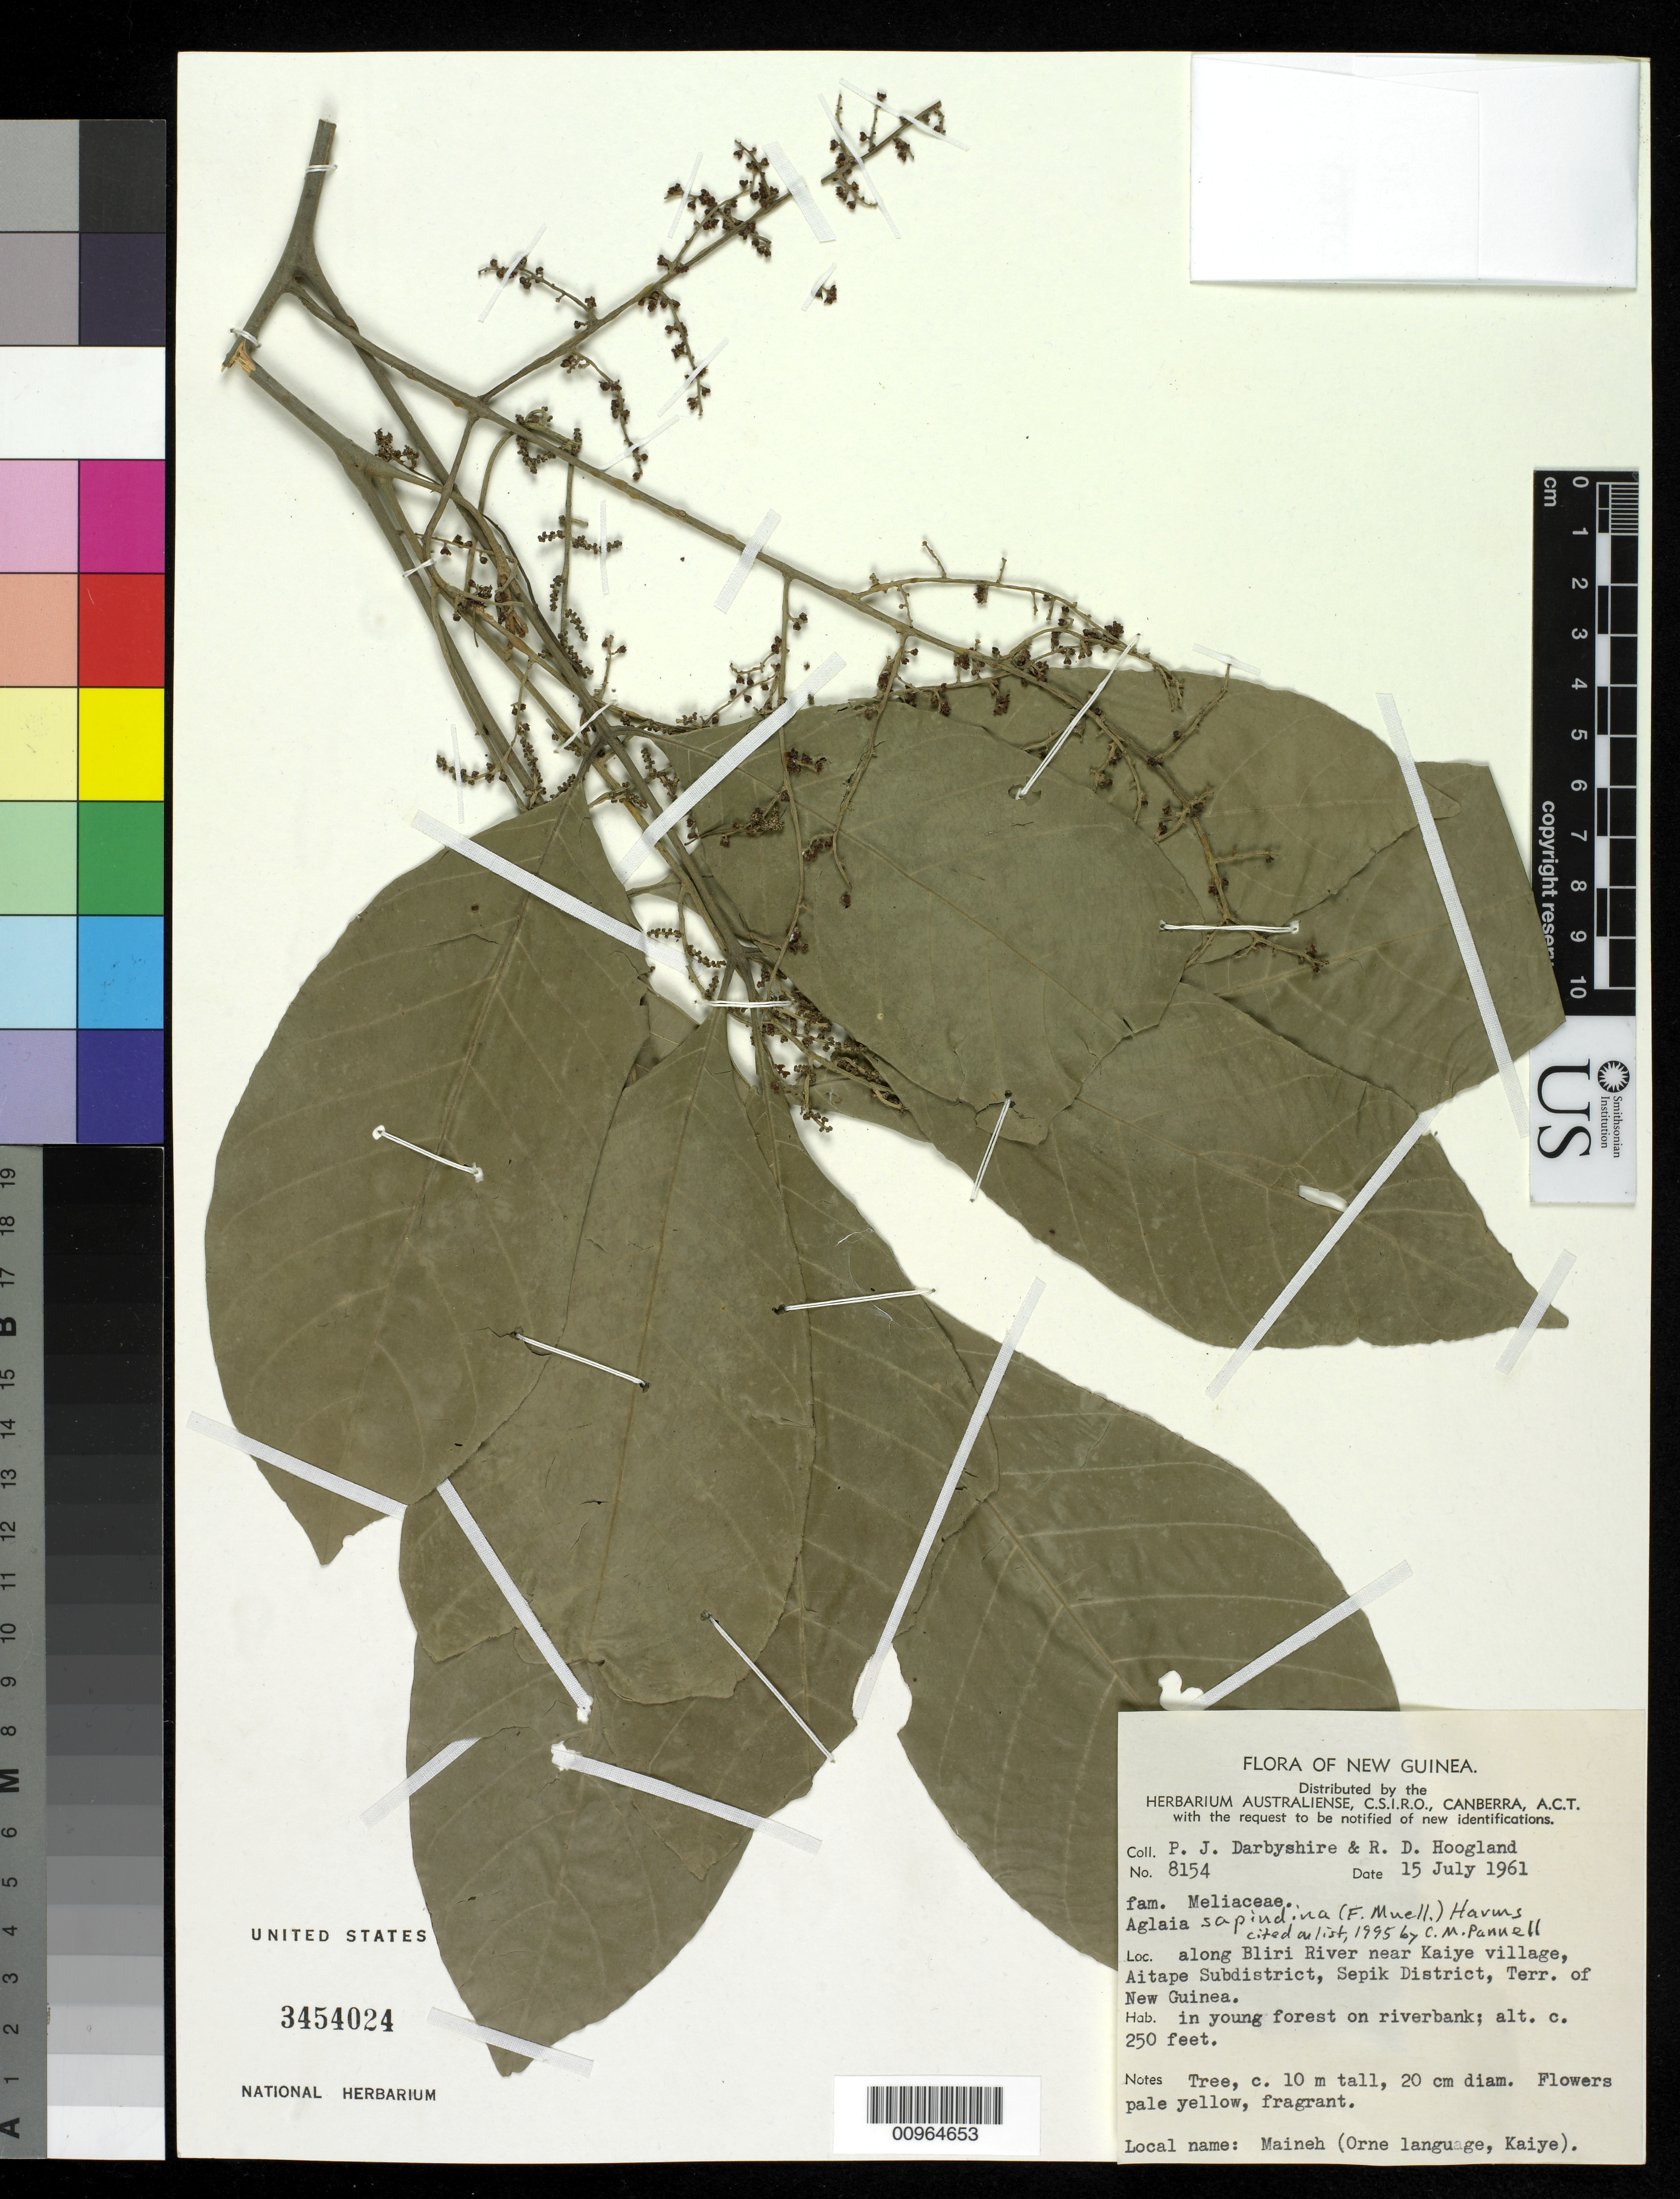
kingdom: Plantae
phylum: Tracheophyta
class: Magnoliopsida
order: Sapindales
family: Meliaceae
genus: Aglaia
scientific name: Aglaia sapindina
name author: (F. Muell.) Harms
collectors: P. Darbyshire & R. D. Hoogland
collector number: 8154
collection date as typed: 15 Jul 1961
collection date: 1961-07-15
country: Papua New Guinea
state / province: Sandaun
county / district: Aitape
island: New Guinea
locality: Along Bliri River near Kaiye village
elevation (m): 76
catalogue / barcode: US 3454024